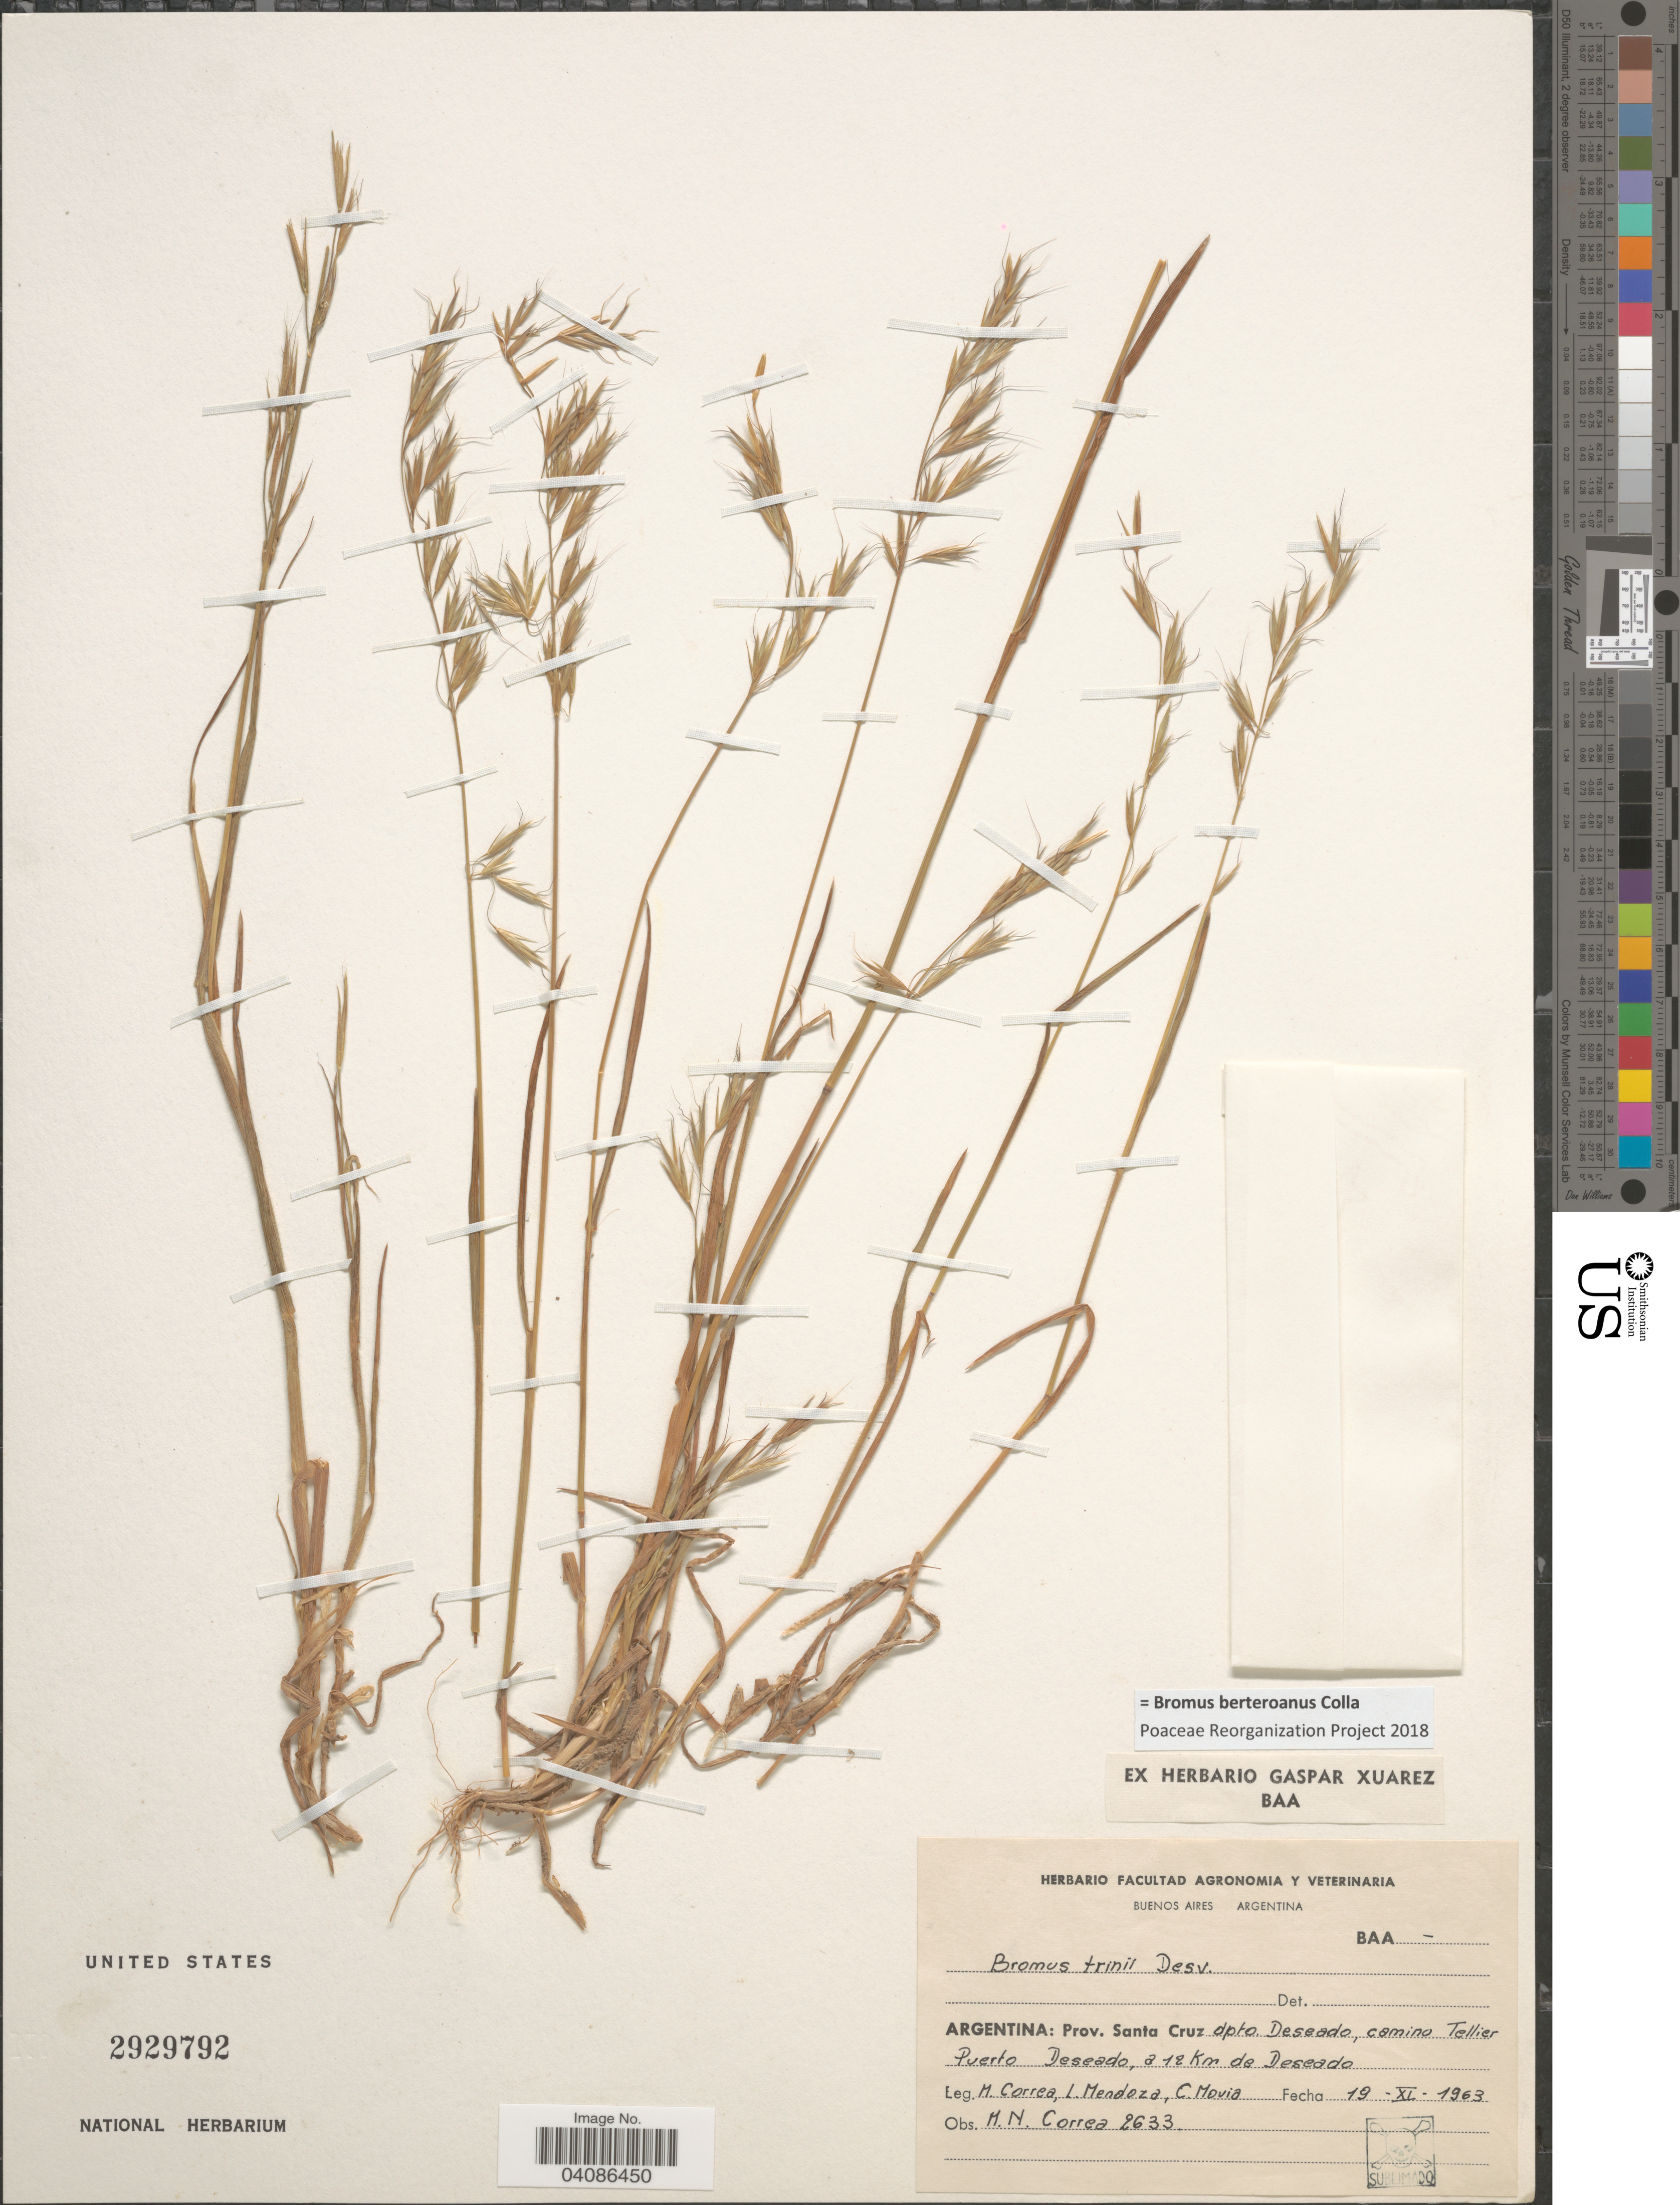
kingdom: Plantae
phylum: Tracheophyta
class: Liliopsida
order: Poales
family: Poaceae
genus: Bromus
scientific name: Bromus berteroanus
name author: Colla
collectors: M. Correa, L. Mendoza & C. Movia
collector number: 2633?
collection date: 1963-11-19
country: Argentina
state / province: Santa Cruz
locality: Dpto. Deseado, camino Tellier Puerto Deseado, a 12 Km de Deseado.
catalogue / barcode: US 2929792